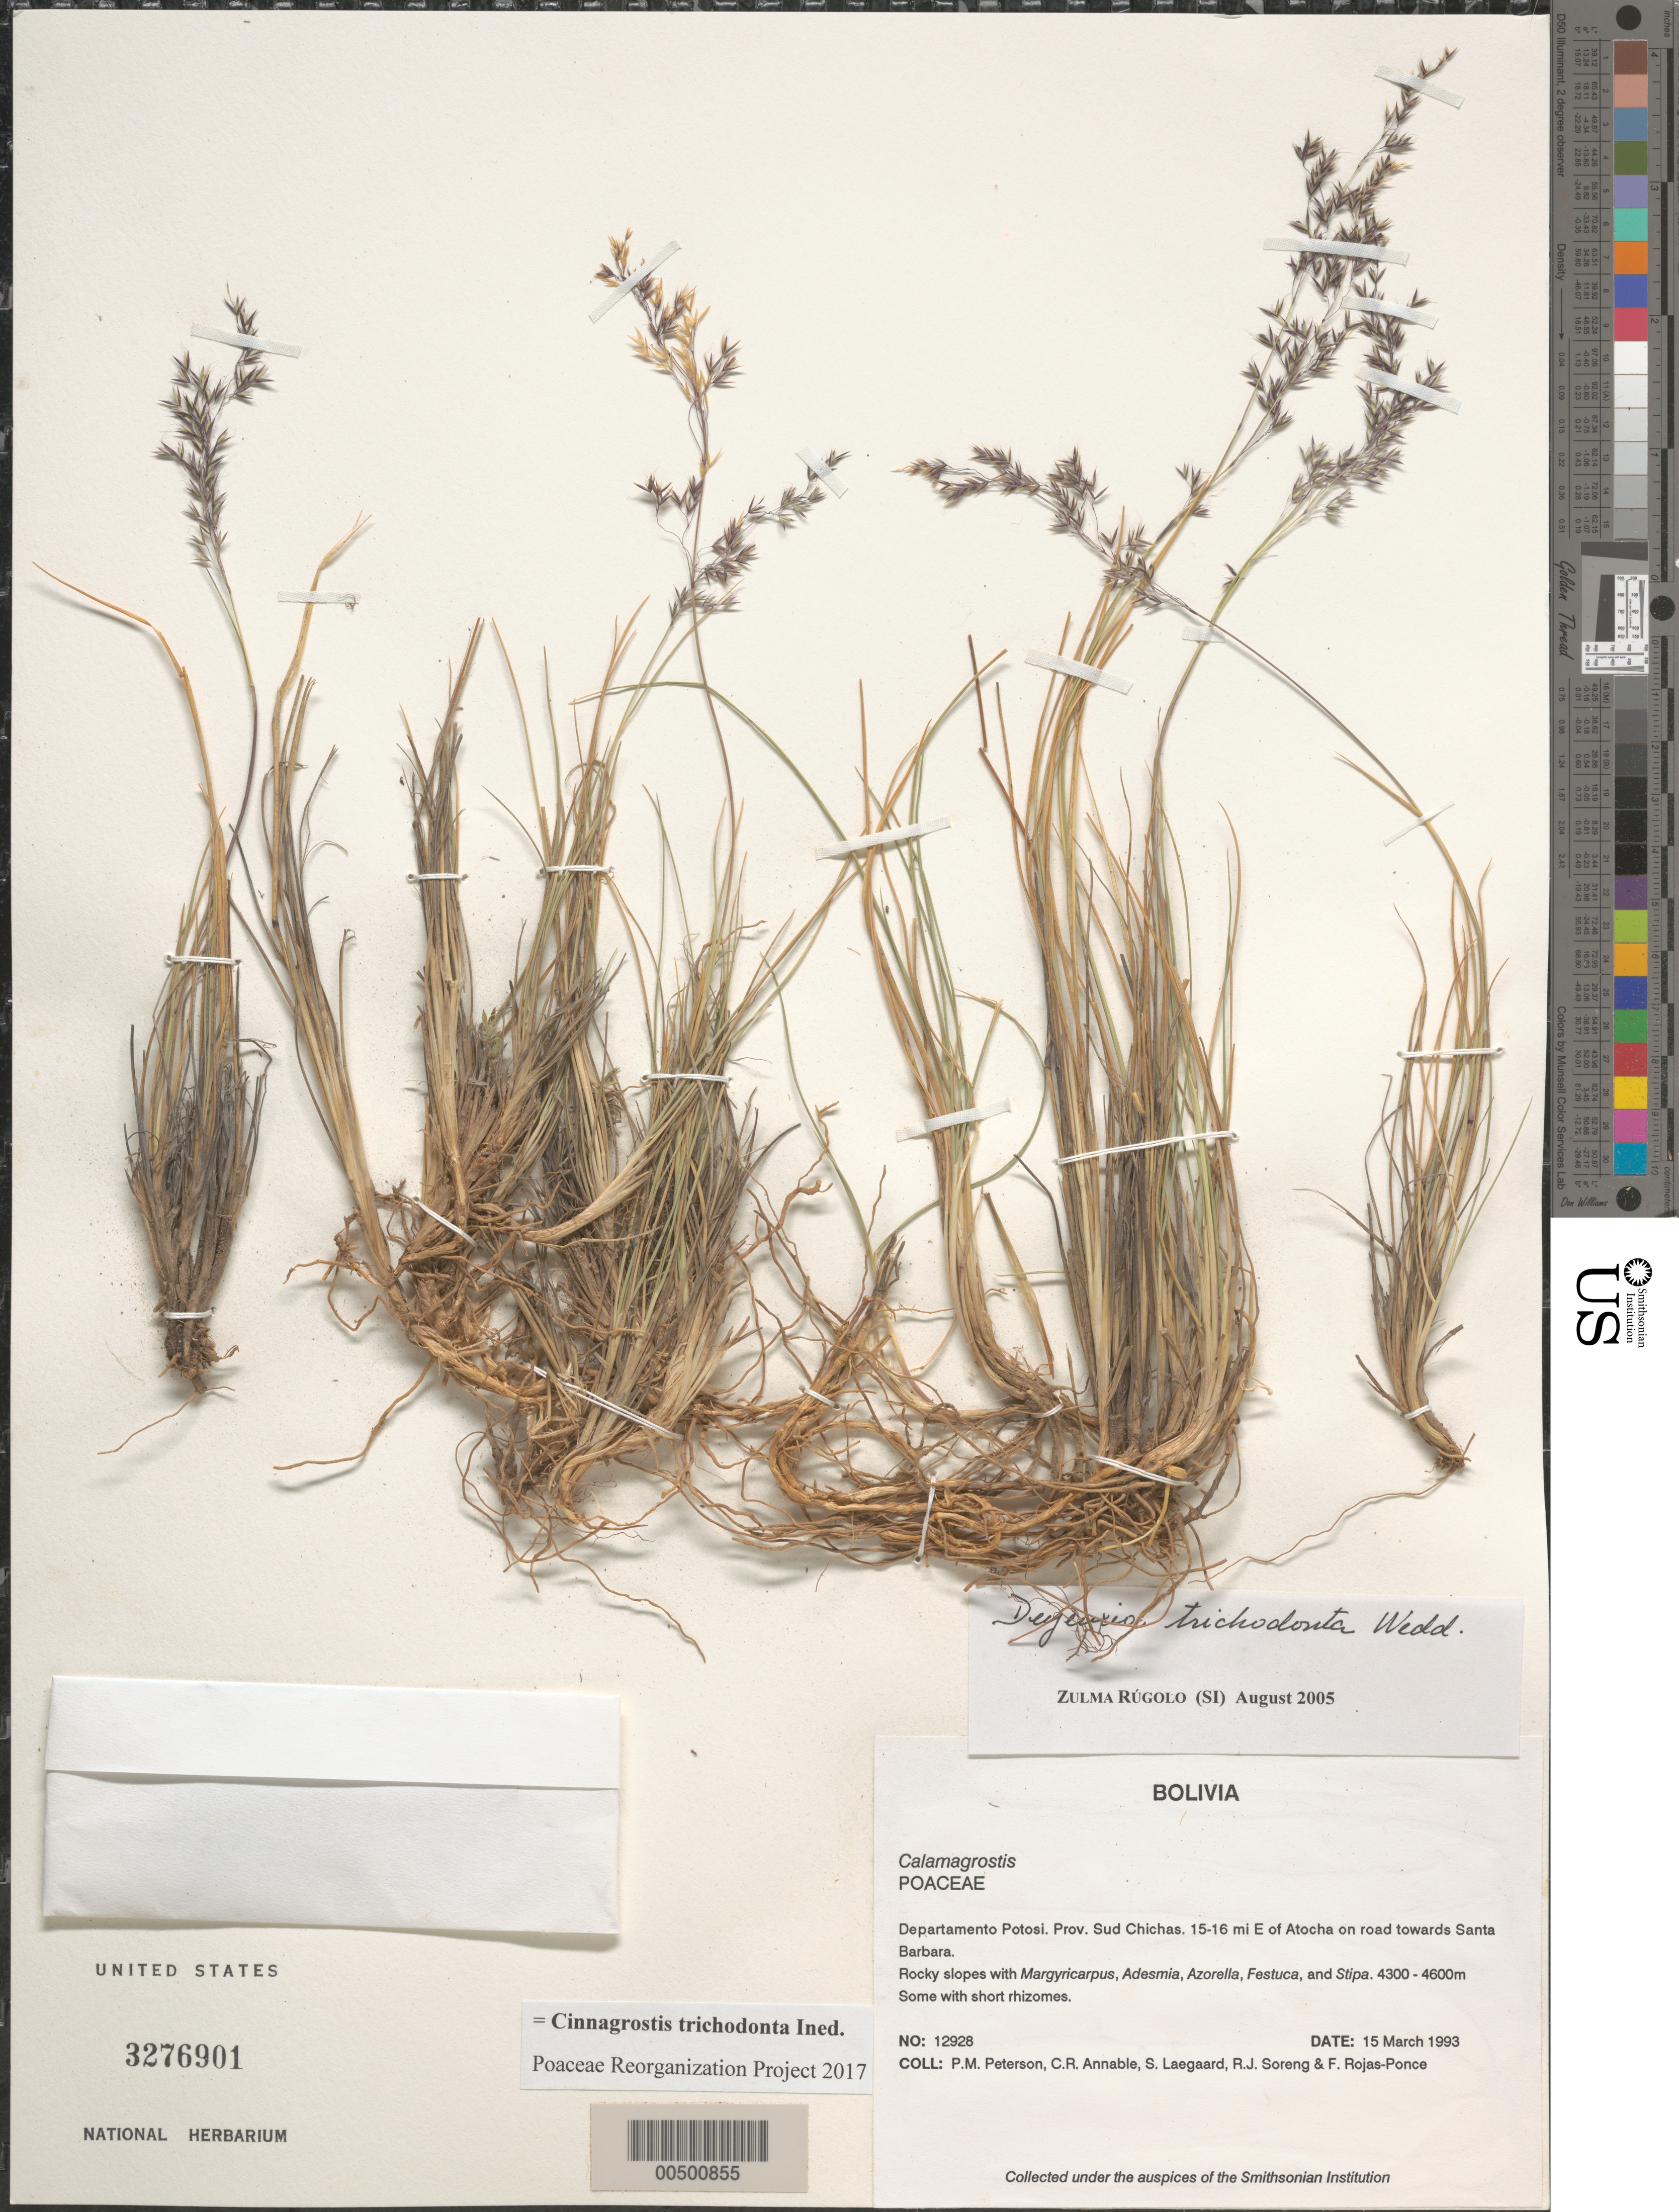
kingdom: Plantae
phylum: Tracheophyta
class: Liliopsida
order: Poales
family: Poaceae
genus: Cinnagrostis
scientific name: Cinnagrostis trichodonta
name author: (Wedd.) P.M. Peterson et al.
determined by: Poaceae Reorganization Project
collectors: P. M. Peterson, C. R. Annable, S. Lægaard, R. J. Soreng & F. Rojas-Ponce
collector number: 12928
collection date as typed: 15 Mar 1993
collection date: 1993-03-15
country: Bolivia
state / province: Potosí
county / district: Sud Chichas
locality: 15-16 mi E of Atocha on road towards Santa Barbara.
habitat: Rocky slopes with Margyricarpus, Adesmia, Azorella, Festuca, and Stipa.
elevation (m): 4300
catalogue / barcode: US 3276901